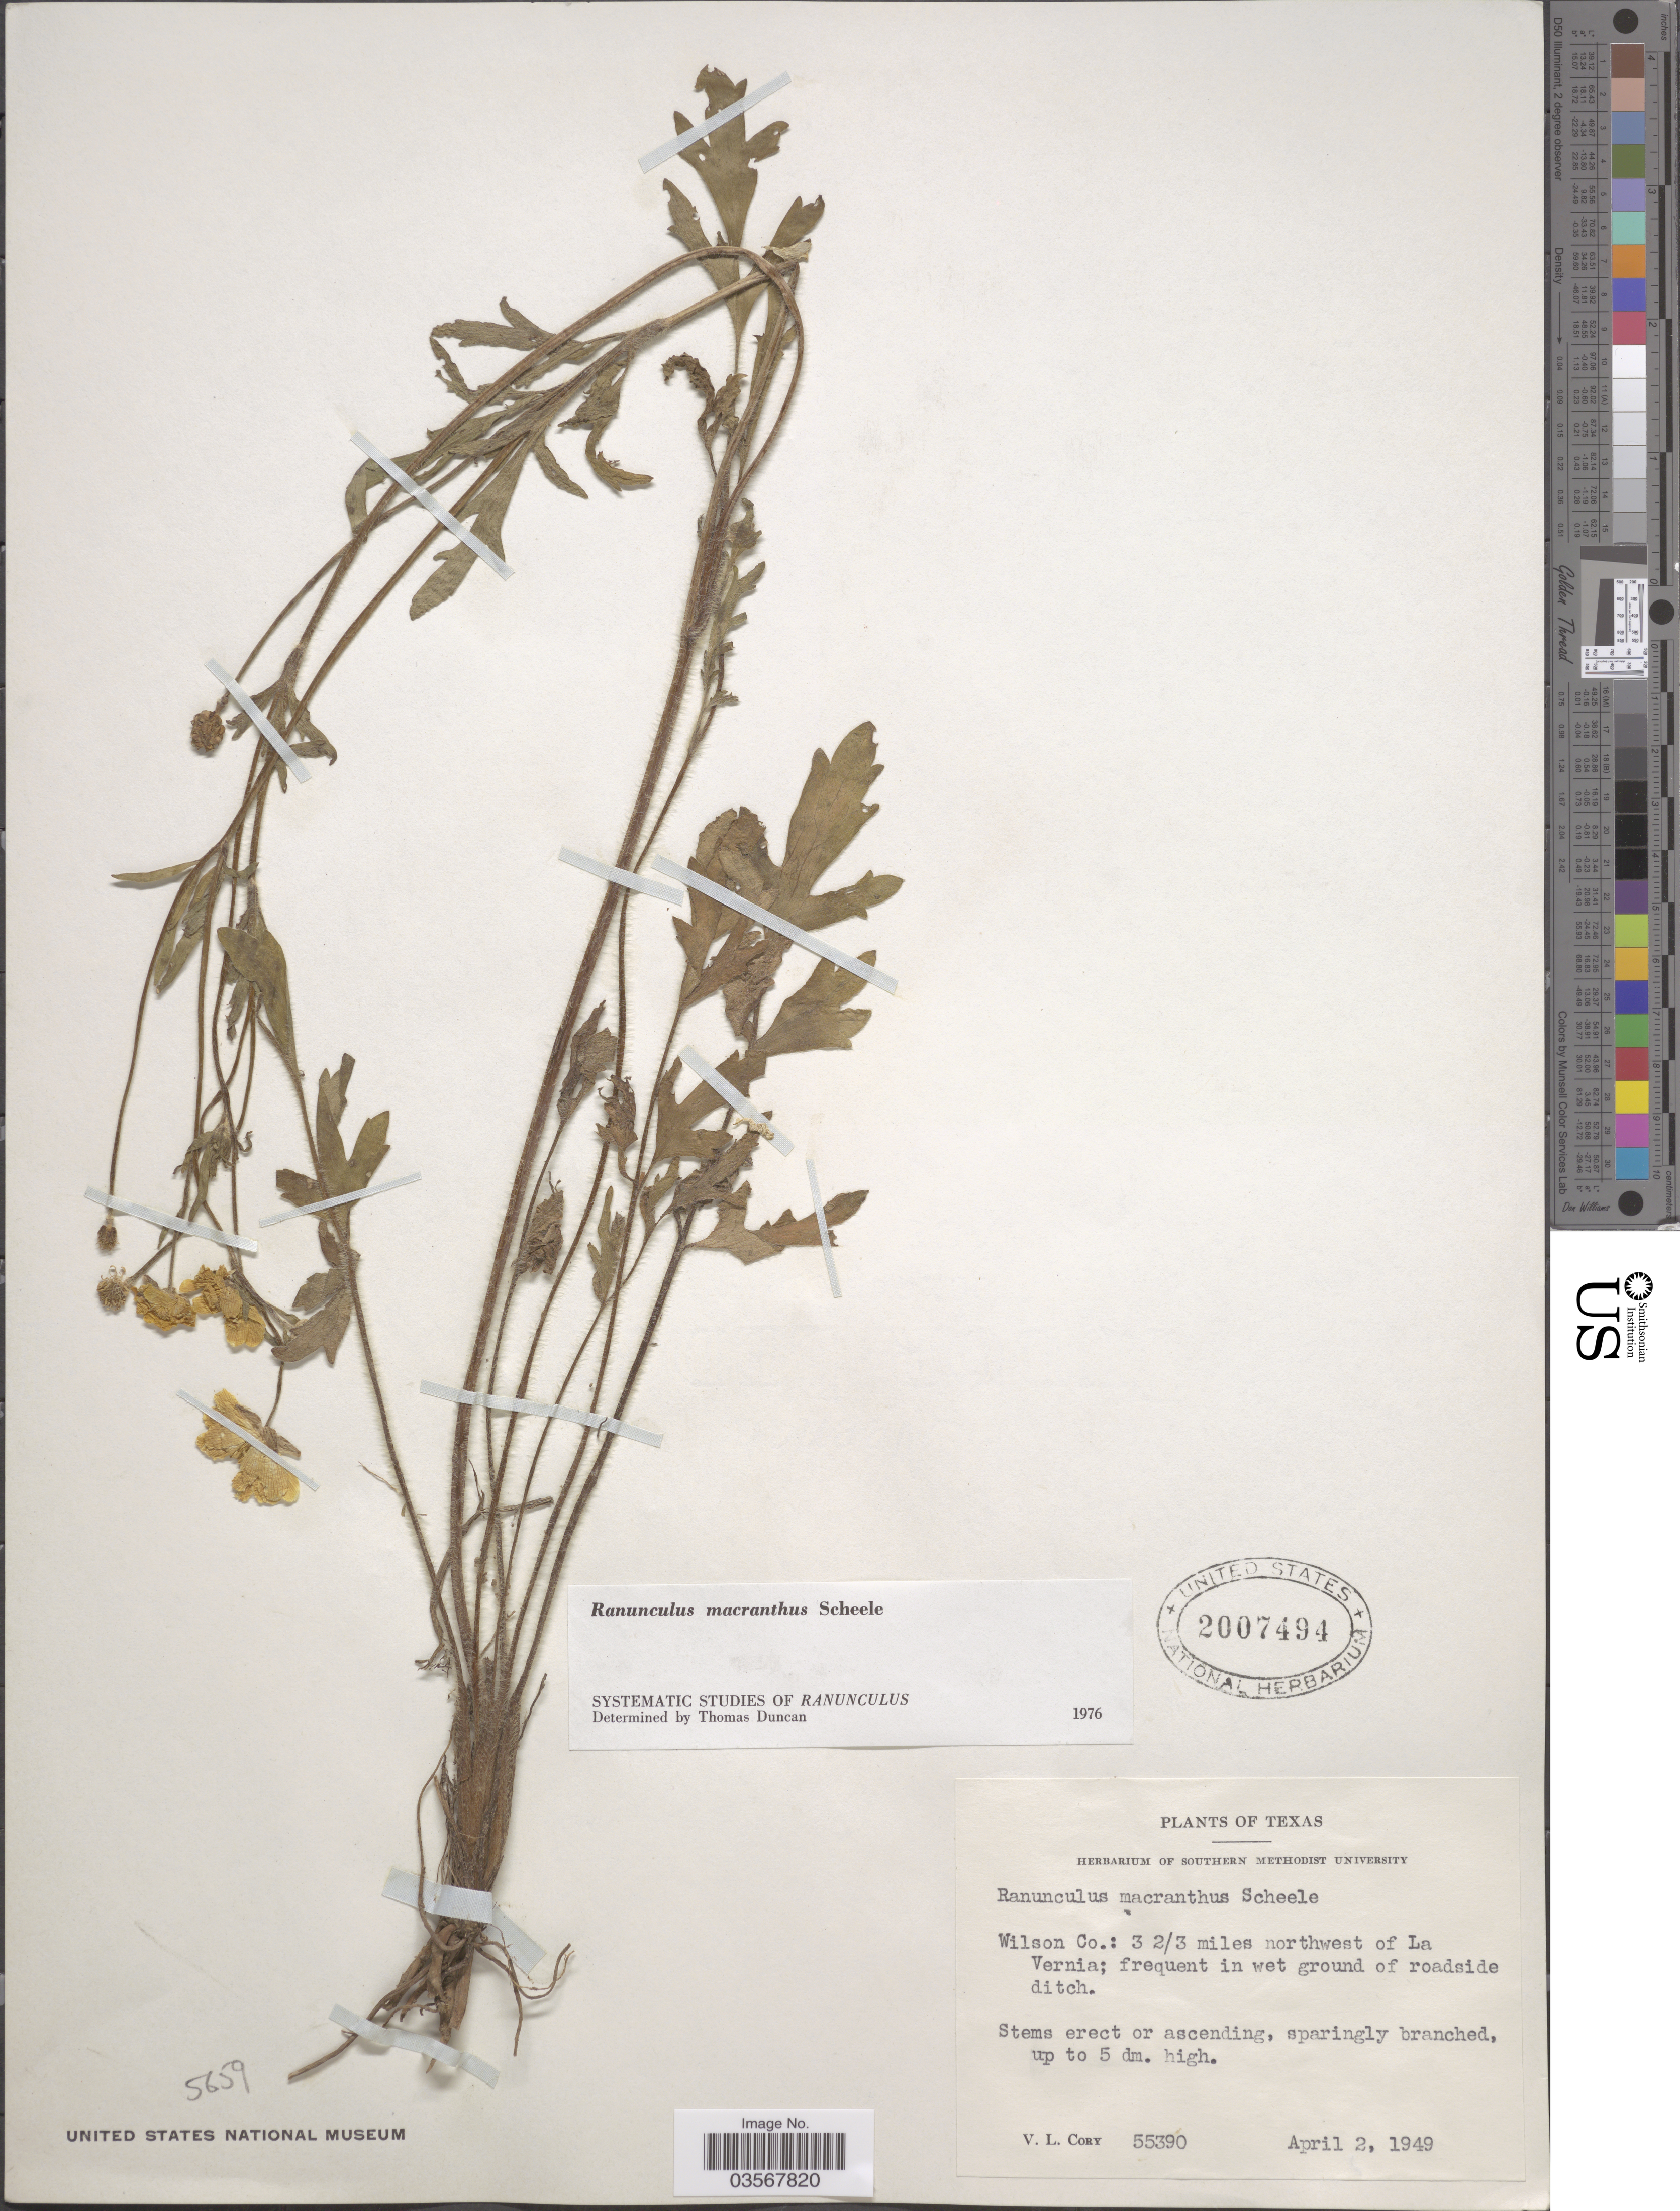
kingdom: Plantae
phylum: Tracheophyta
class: Magnoliopsida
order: Ranunculales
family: Ranunculaceae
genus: Ranunculus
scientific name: Ranunculus macranthus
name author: Scheele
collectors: V. Cory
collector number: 55390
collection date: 1949-04-02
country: United States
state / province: Texas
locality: Wilson Co.: 3 2/3 miles northwest of La Vernia.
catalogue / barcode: US 2007494